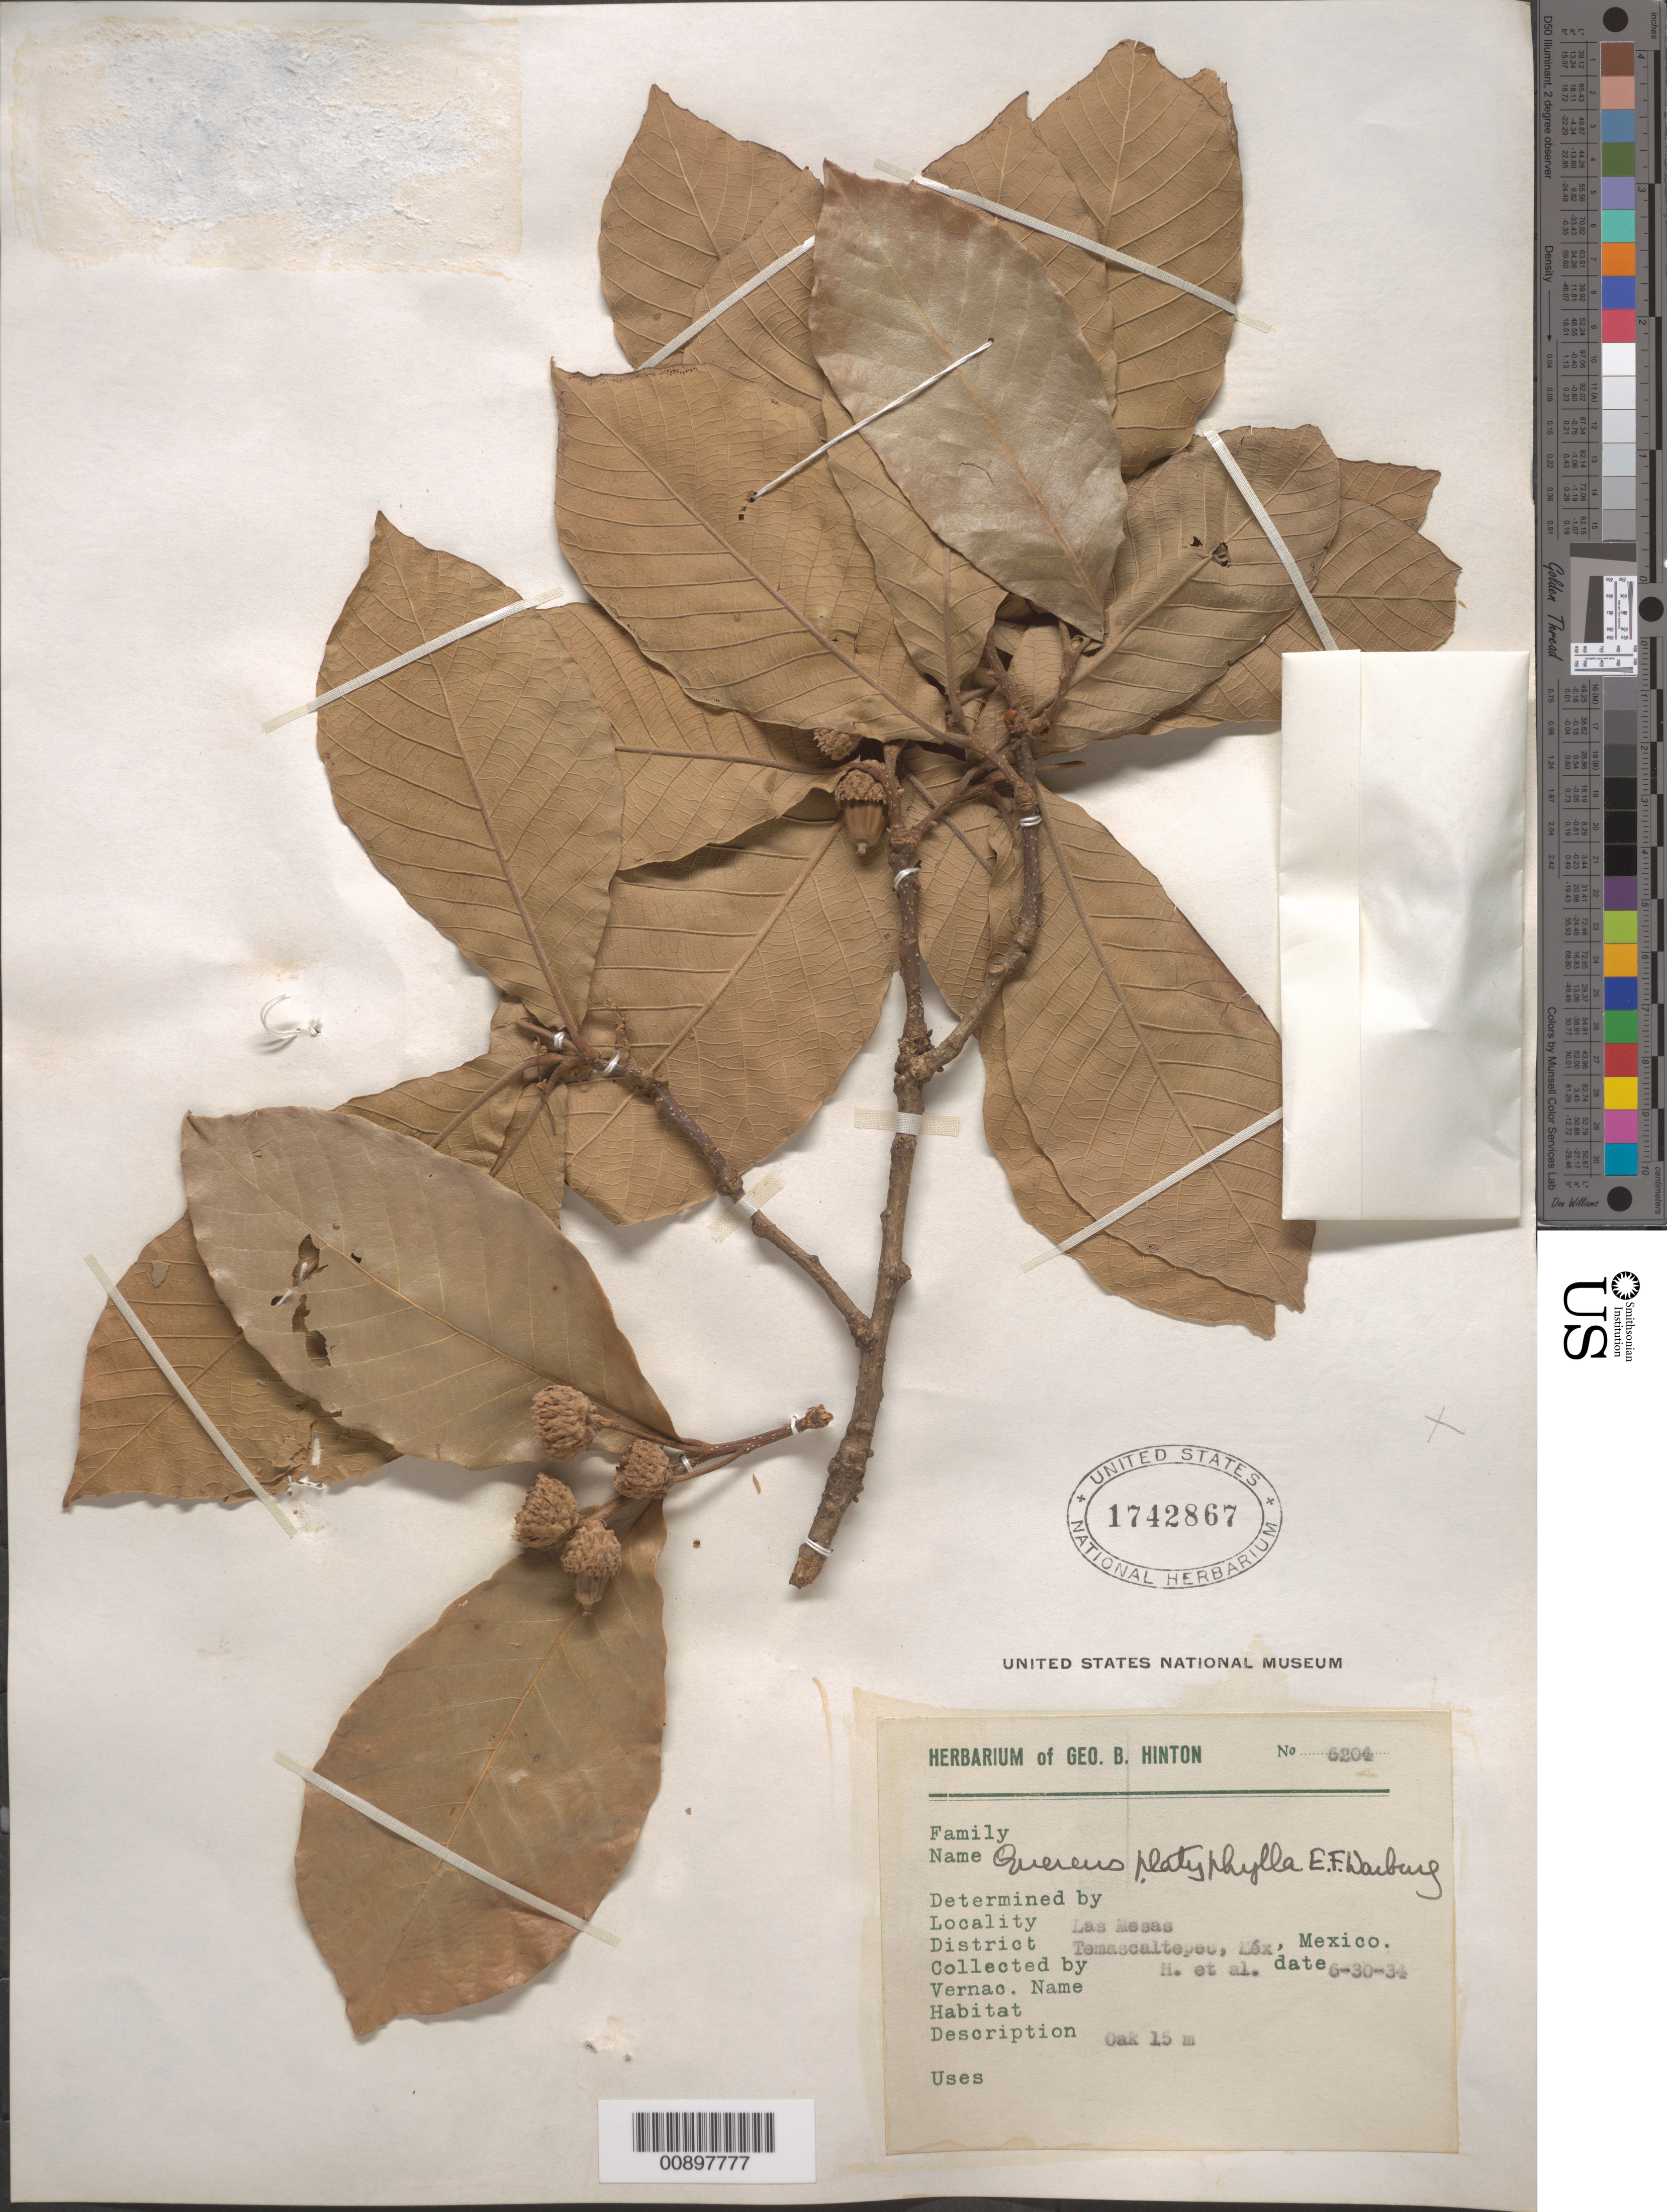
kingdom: Plantae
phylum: Tracheophyta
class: Magnoliopsida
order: Fagales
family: Fagaceae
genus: Quercus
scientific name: Quercus platyphylla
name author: E.F. Warb.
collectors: G. B. Hinton & et al.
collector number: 6204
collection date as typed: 30 Jun 1934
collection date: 1934-06-30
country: Mexico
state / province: México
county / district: Temascaltepec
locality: Las Mesas, District Temascaltepec, State of Mexico.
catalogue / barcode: US 1742867